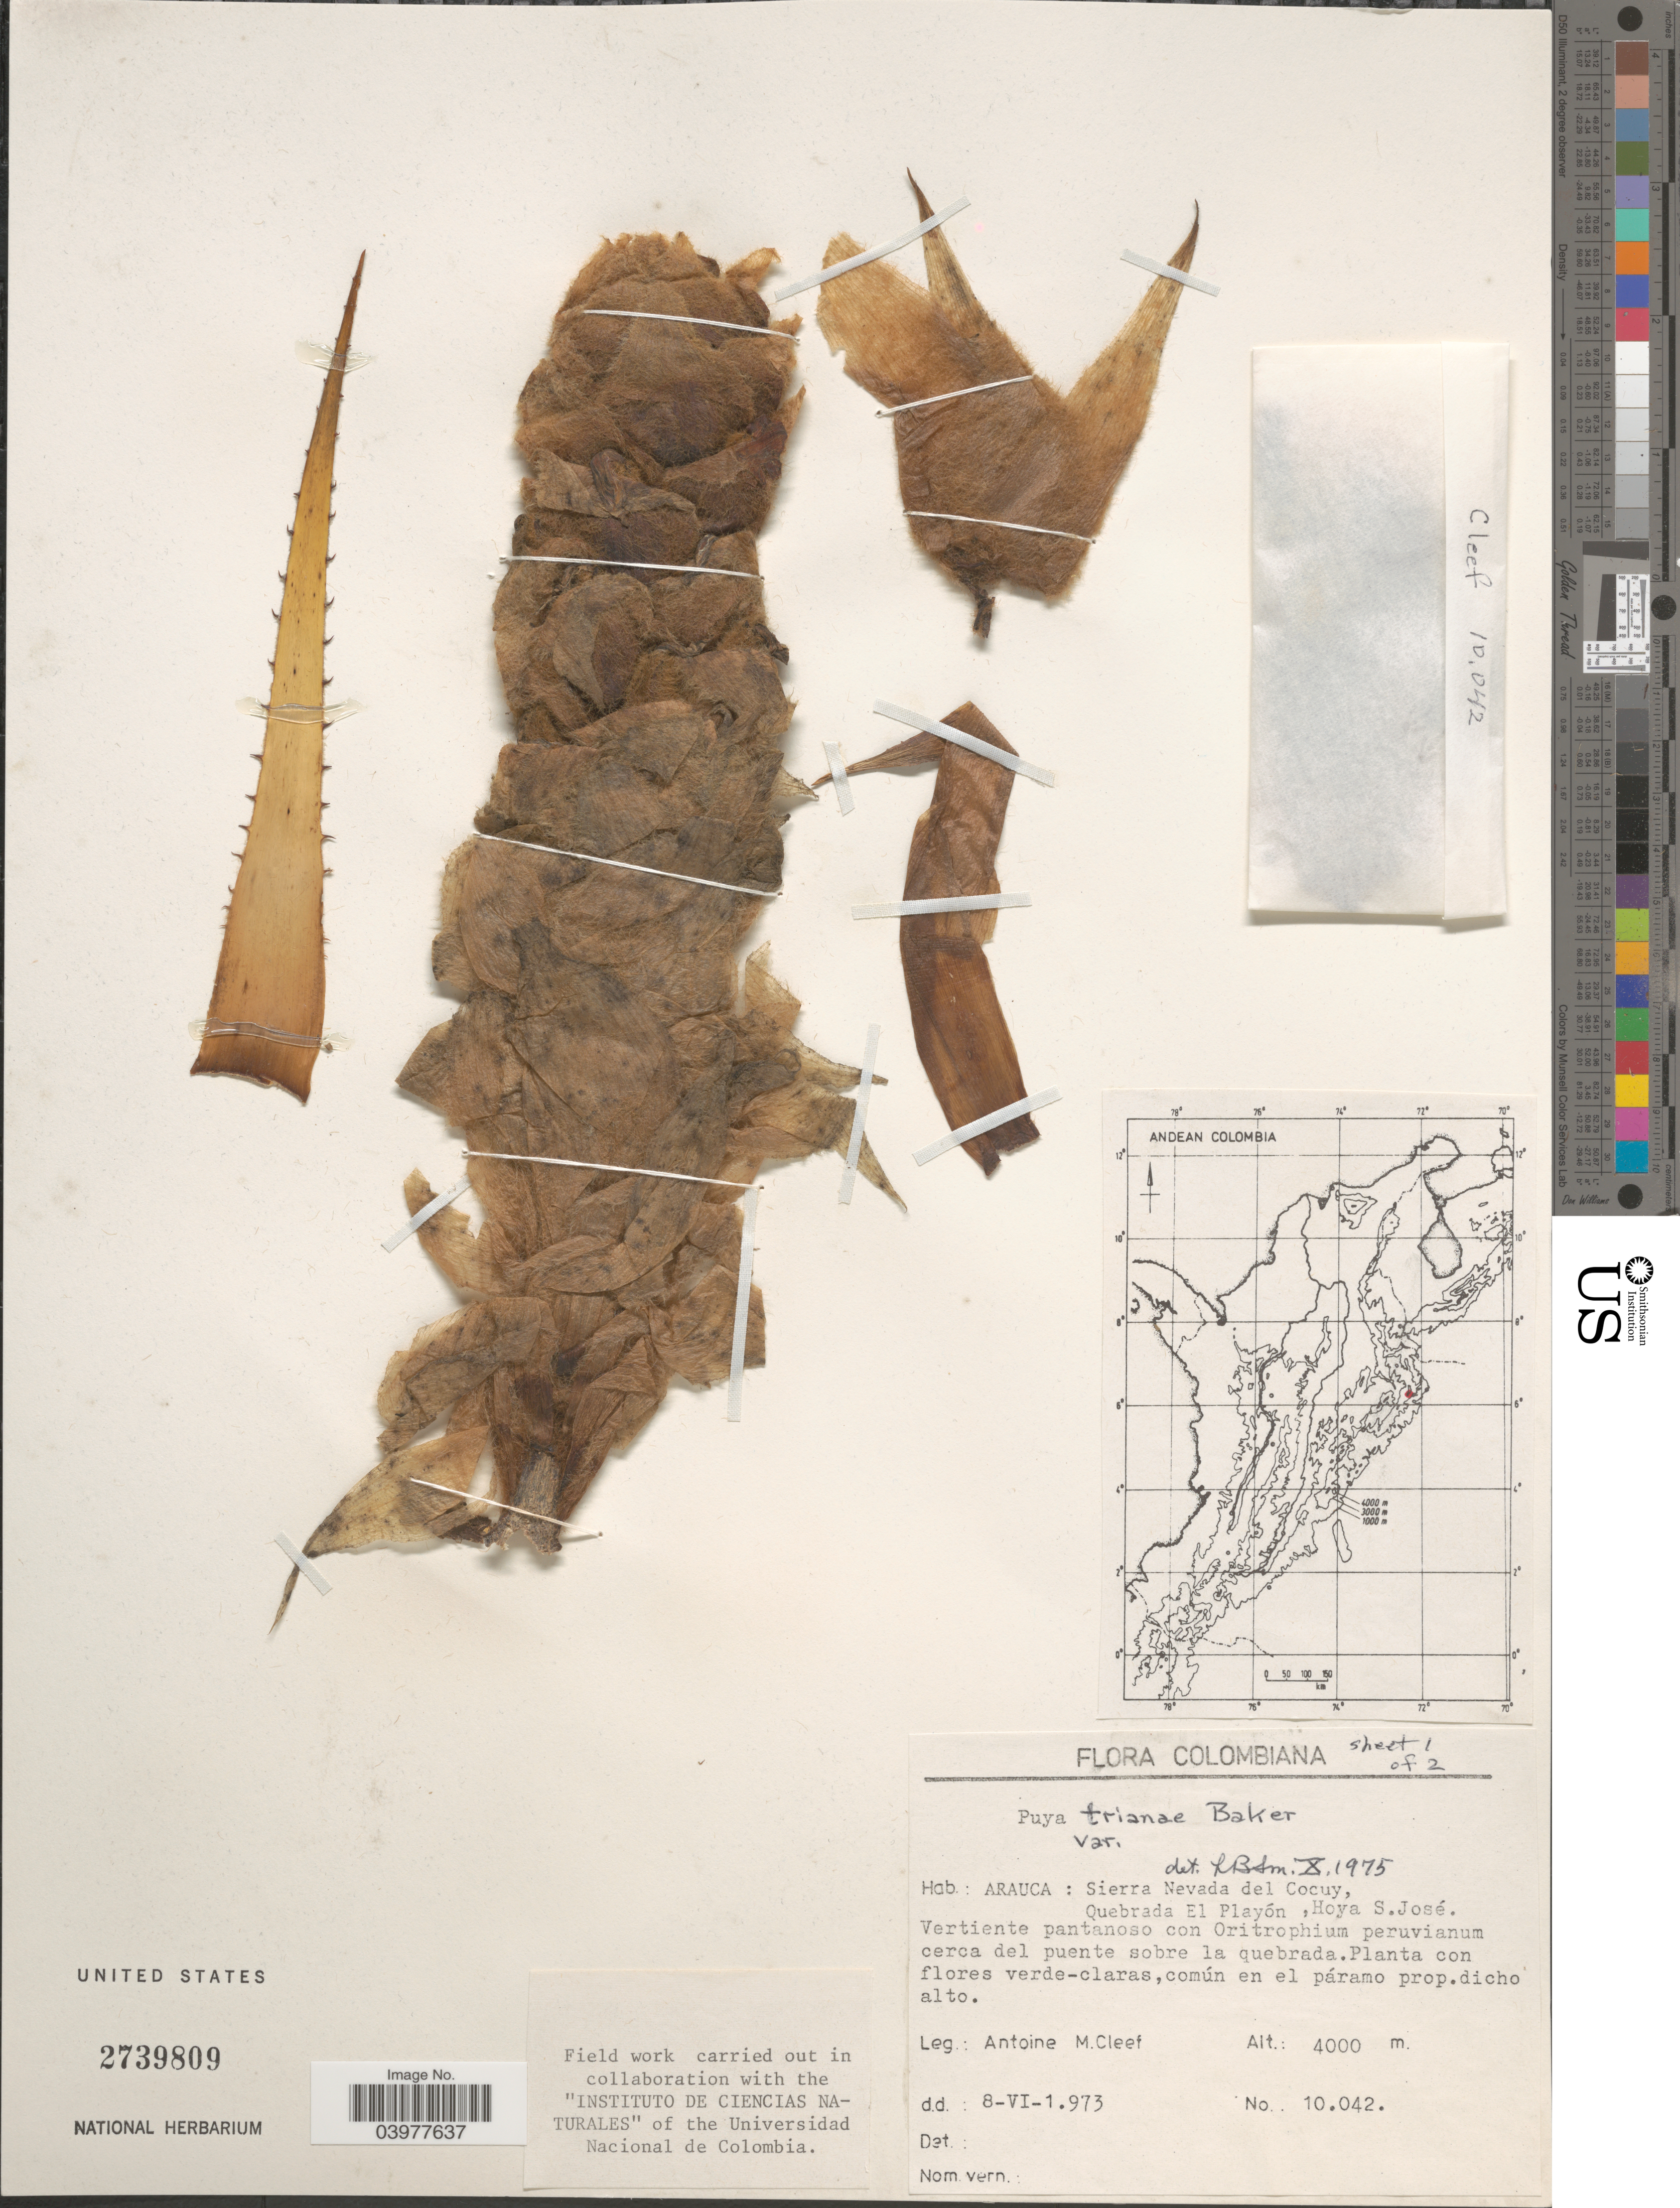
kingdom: Plantae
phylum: Tracheophyta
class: Liliopsida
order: Poales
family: Bromeliaceae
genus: Puya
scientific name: Puya trianae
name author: Baker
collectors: A. M. Cleef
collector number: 10042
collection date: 1973-06-08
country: Colombia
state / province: Arauca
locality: Sierra Nevada del Cocuy, Quebrada El Playón, Hoya S.José.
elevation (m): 4000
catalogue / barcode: US 2739809